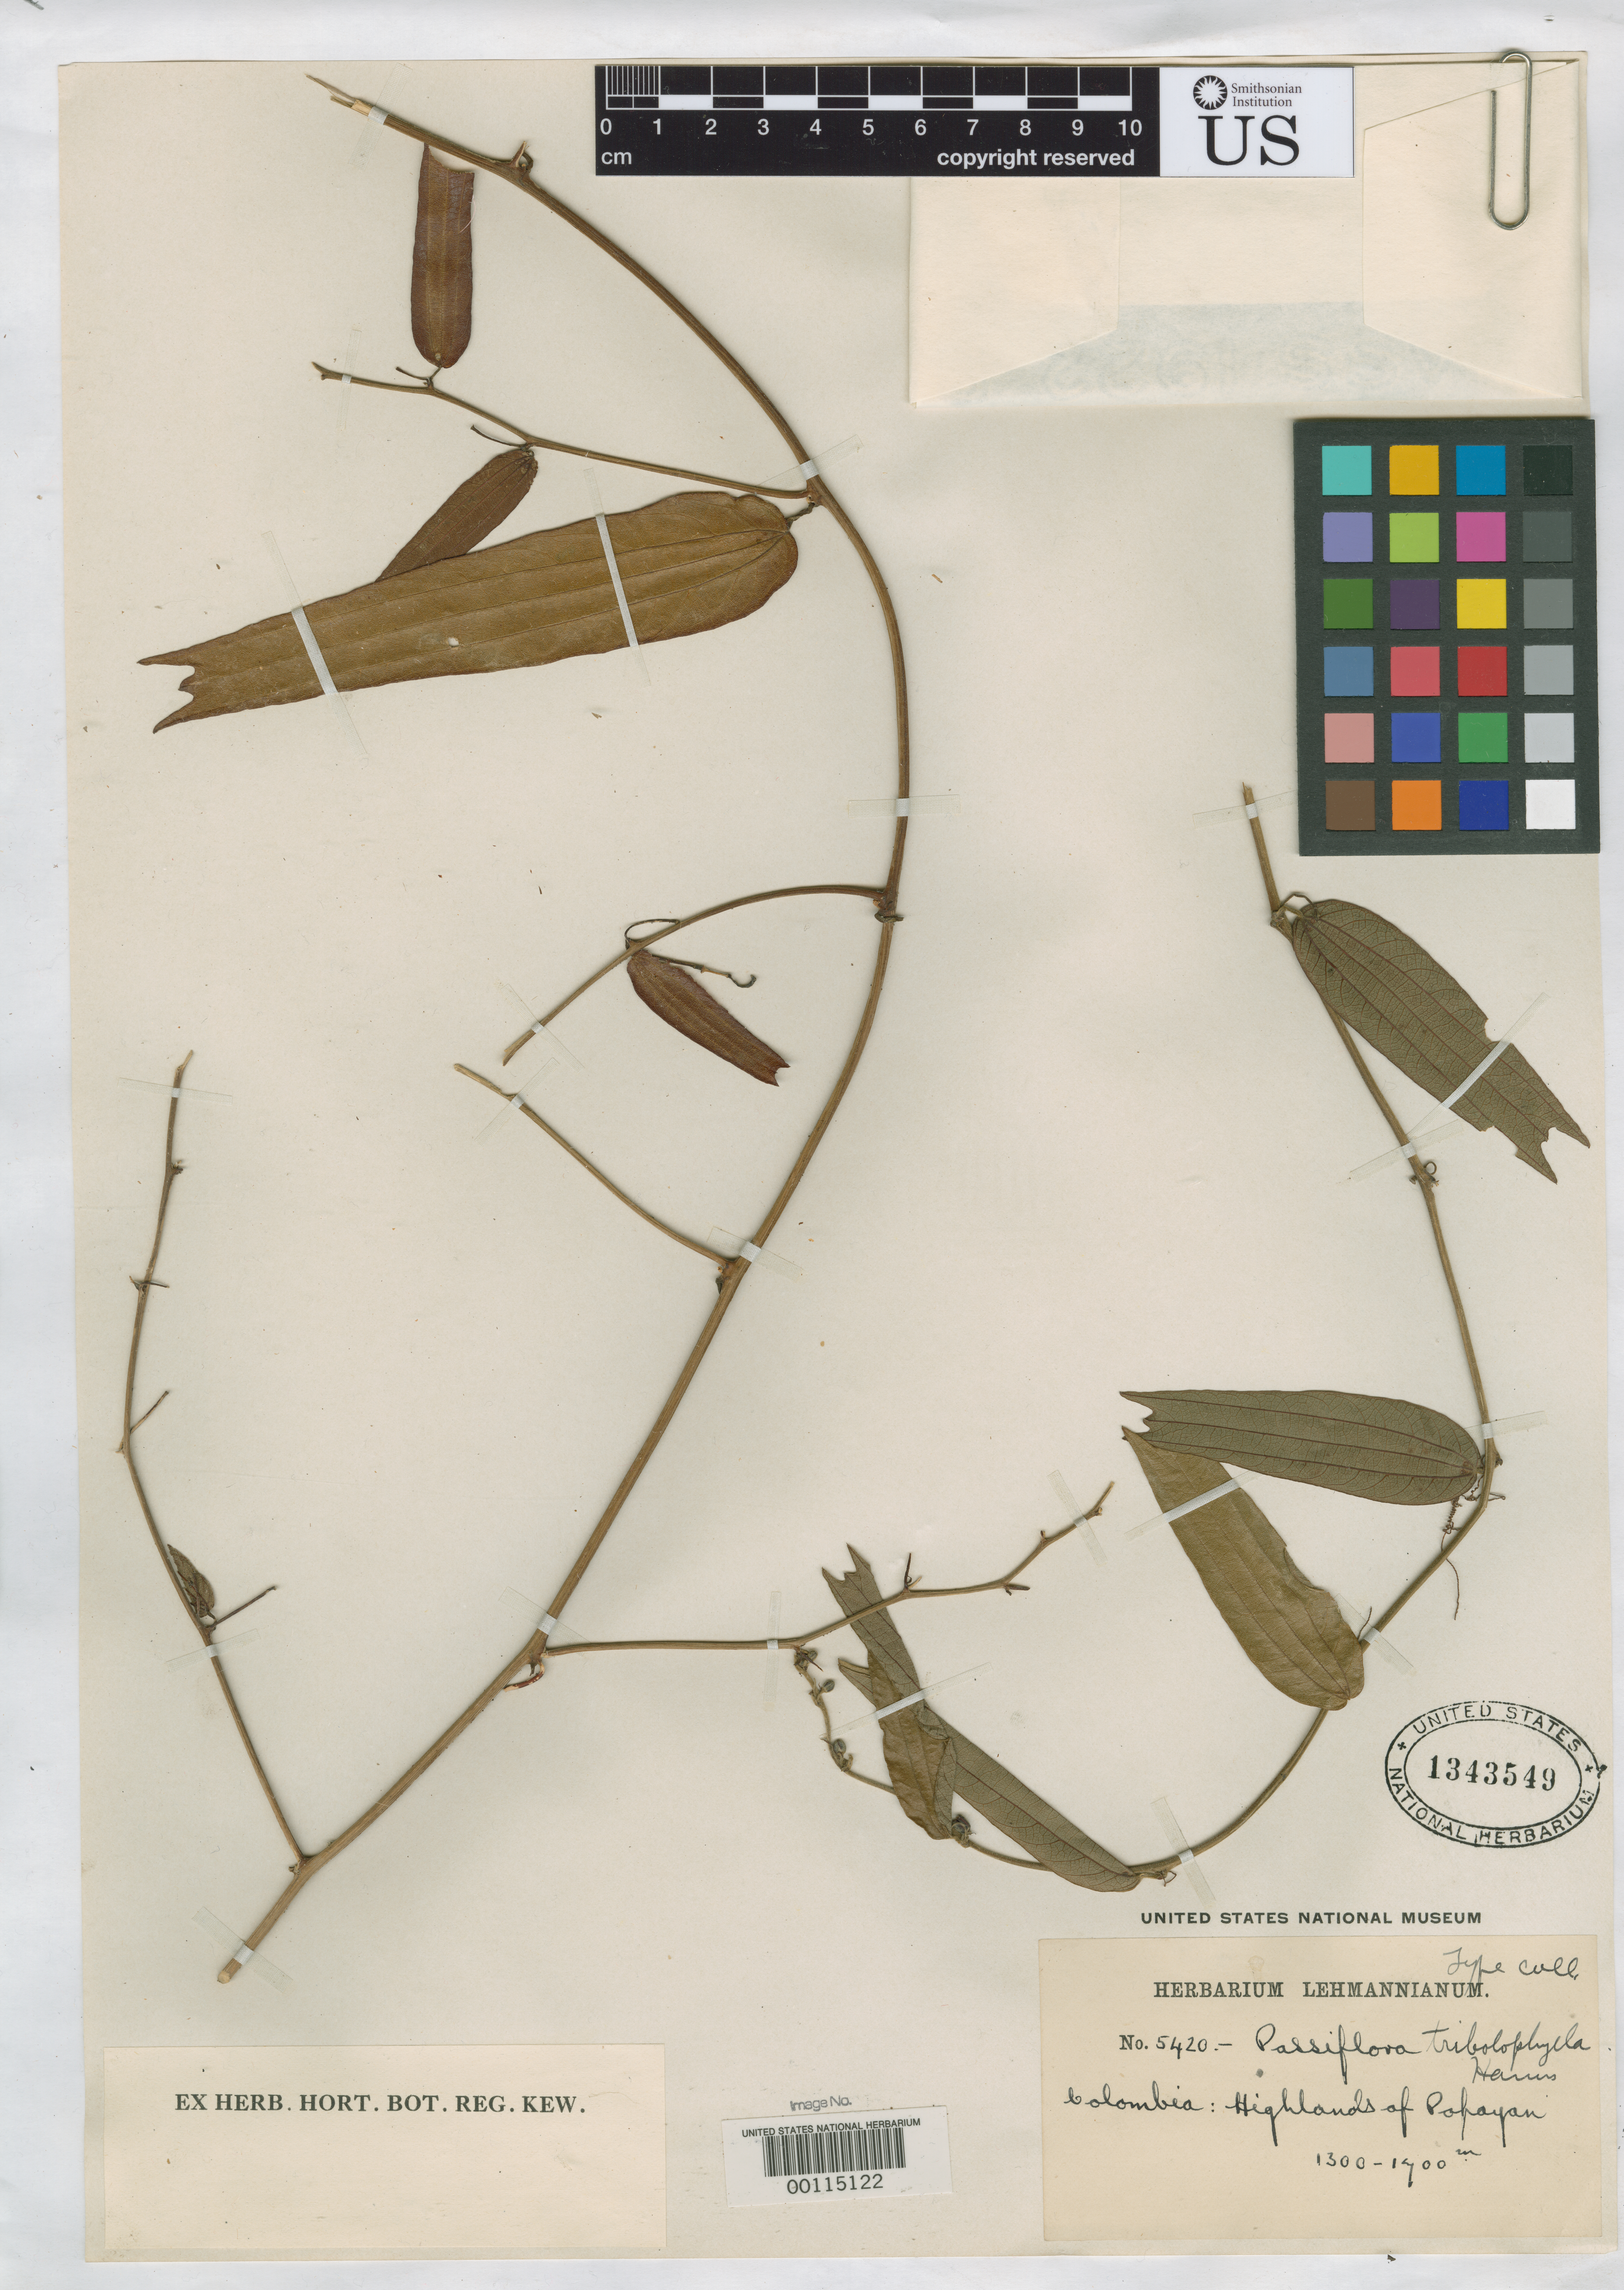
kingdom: Plantae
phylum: Tracheophyta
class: Magnoliopsida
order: Malpighiales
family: Passifloraceae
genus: Passiflora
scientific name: Passiflora tribolophylla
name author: Harms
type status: Isotype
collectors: F. C. Lehmann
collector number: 5420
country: Colombia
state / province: Cauca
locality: Popayan.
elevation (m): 1300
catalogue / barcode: US 1343549